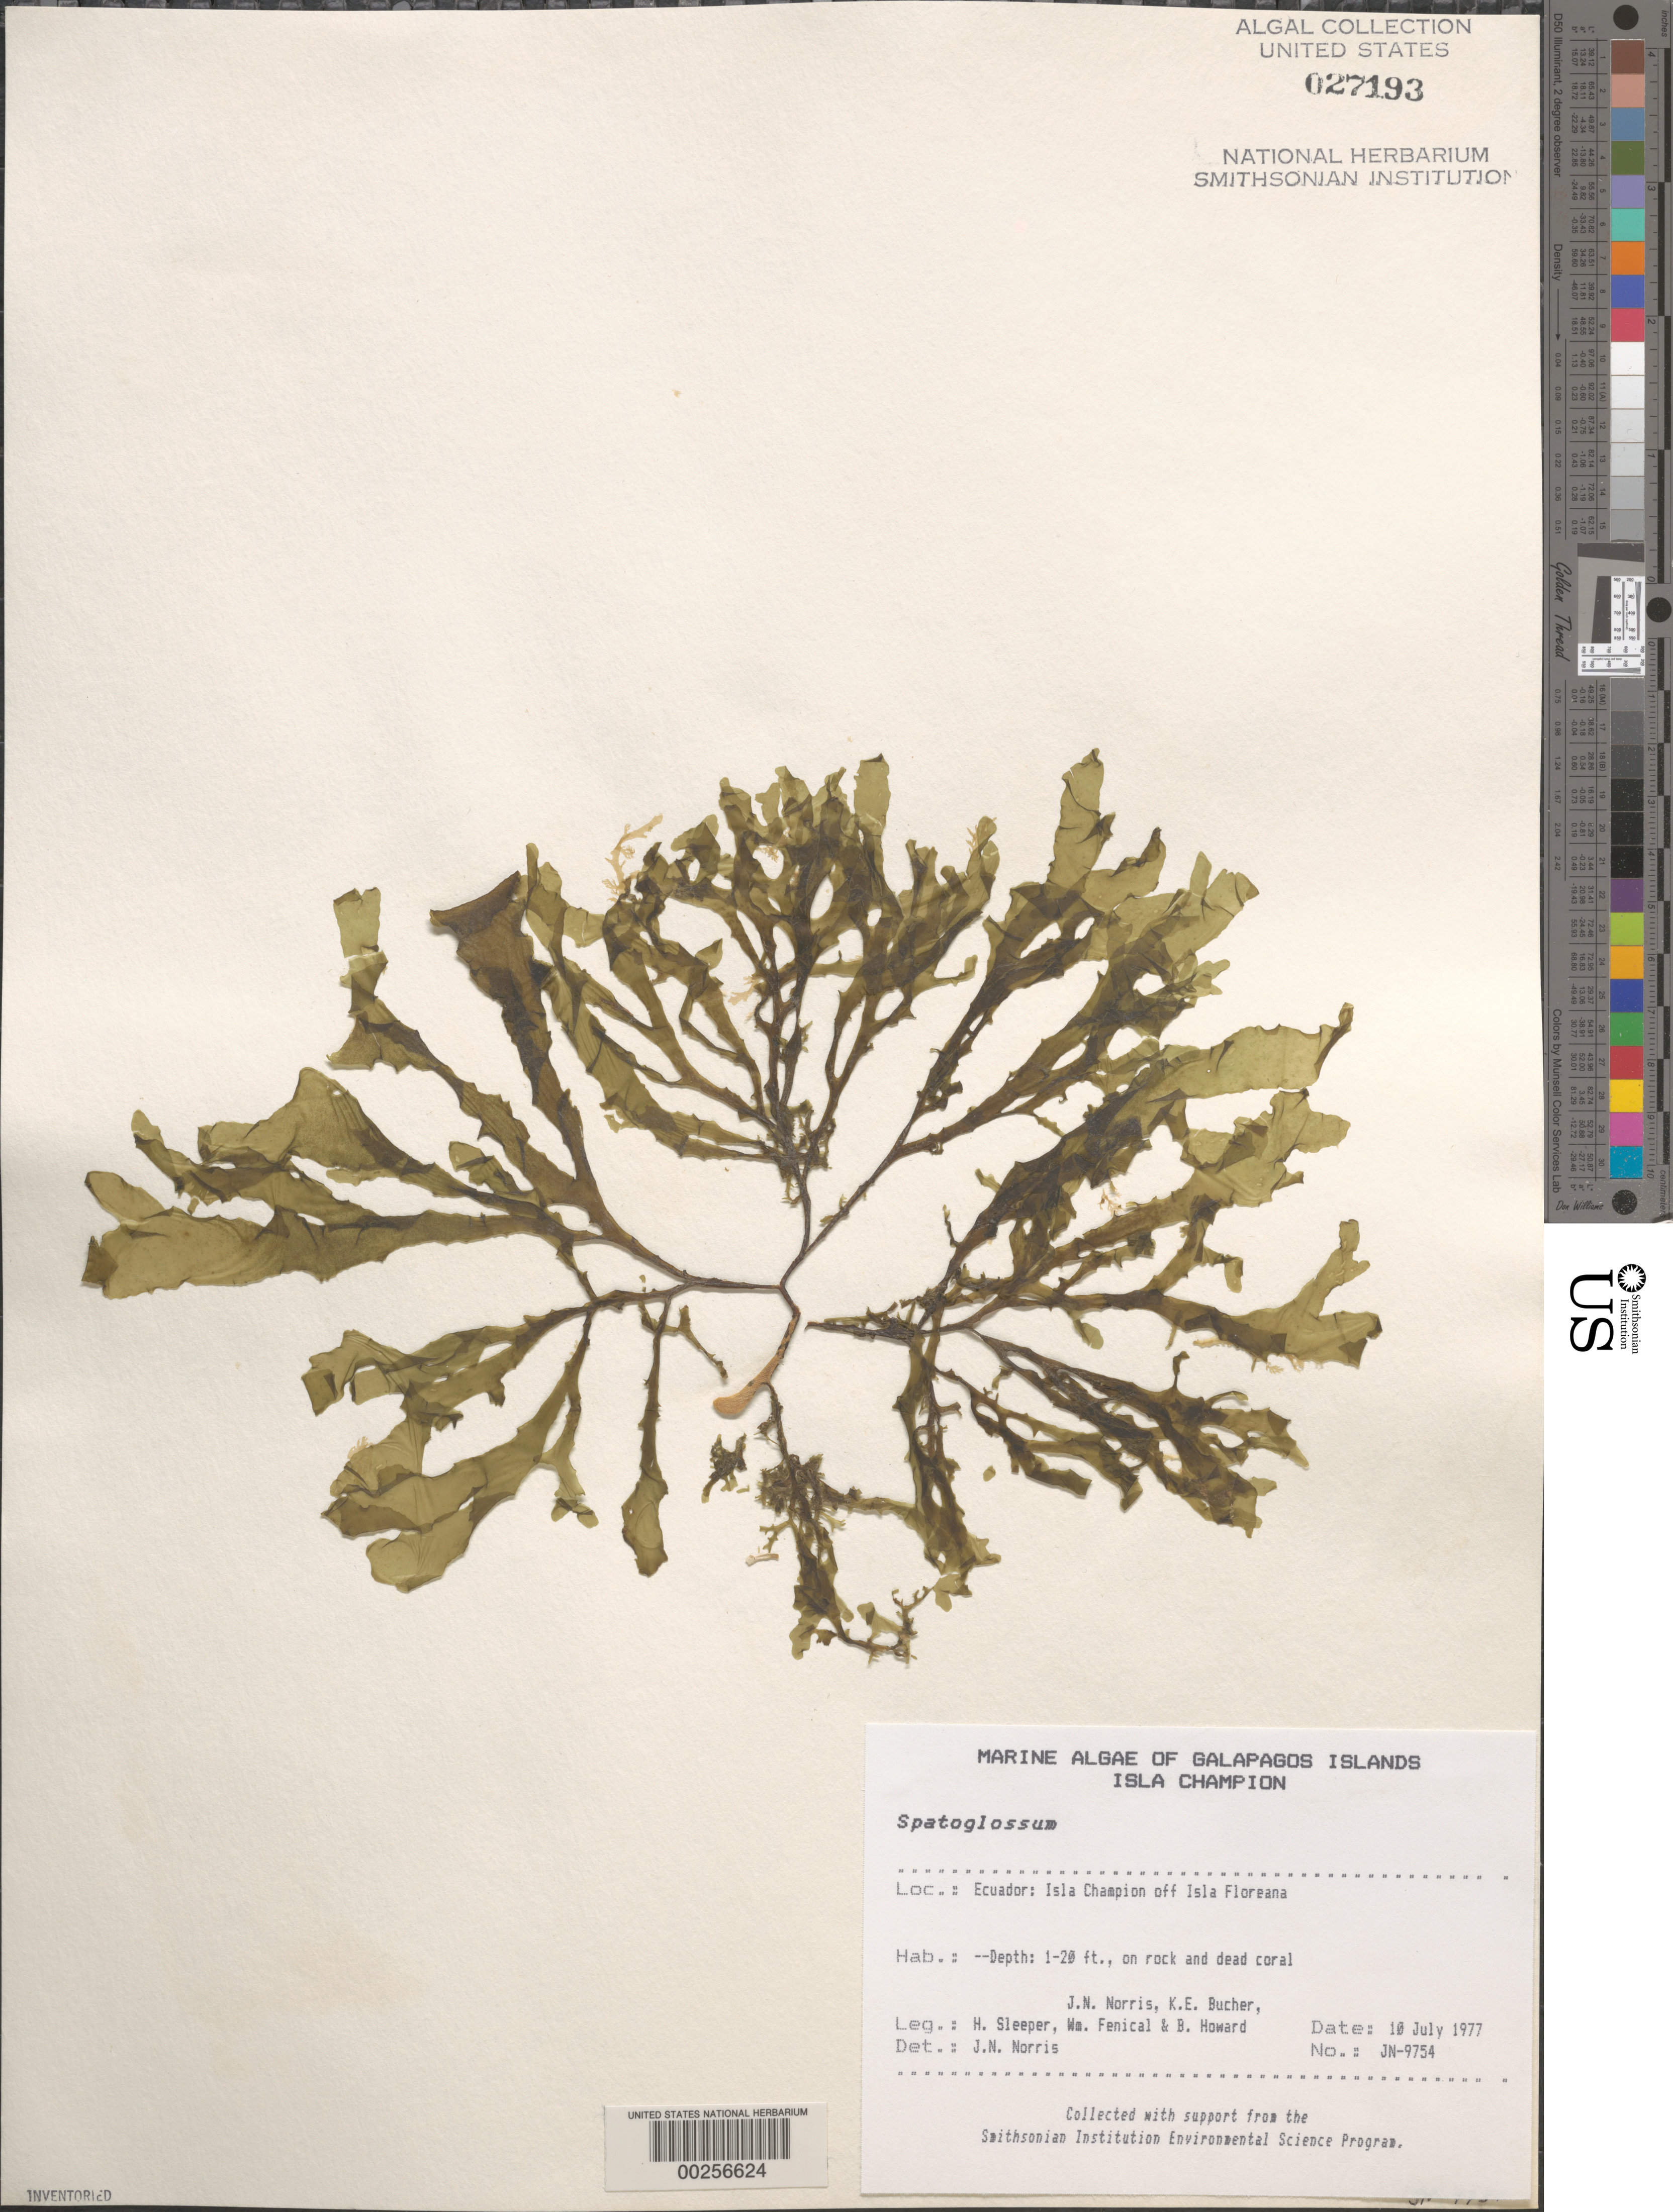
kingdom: Chromista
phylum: Ochrophyta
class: Phaeophyceae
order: Dictyotales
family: Dictyotaceae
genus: Spatoglossum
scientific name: Spatoglossum sp.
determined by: Norris, James N.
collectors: J. N. Norris, K. E. Bucher, H. Sleeper, W. Fenical & B. Howard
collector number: JN-9754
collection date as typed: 10 Jul 1977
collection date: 1977-07-10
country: Ecuador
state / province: Colón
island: Champion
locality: Off Isla Santa María (Isla Floreana)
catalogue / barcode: US 27193